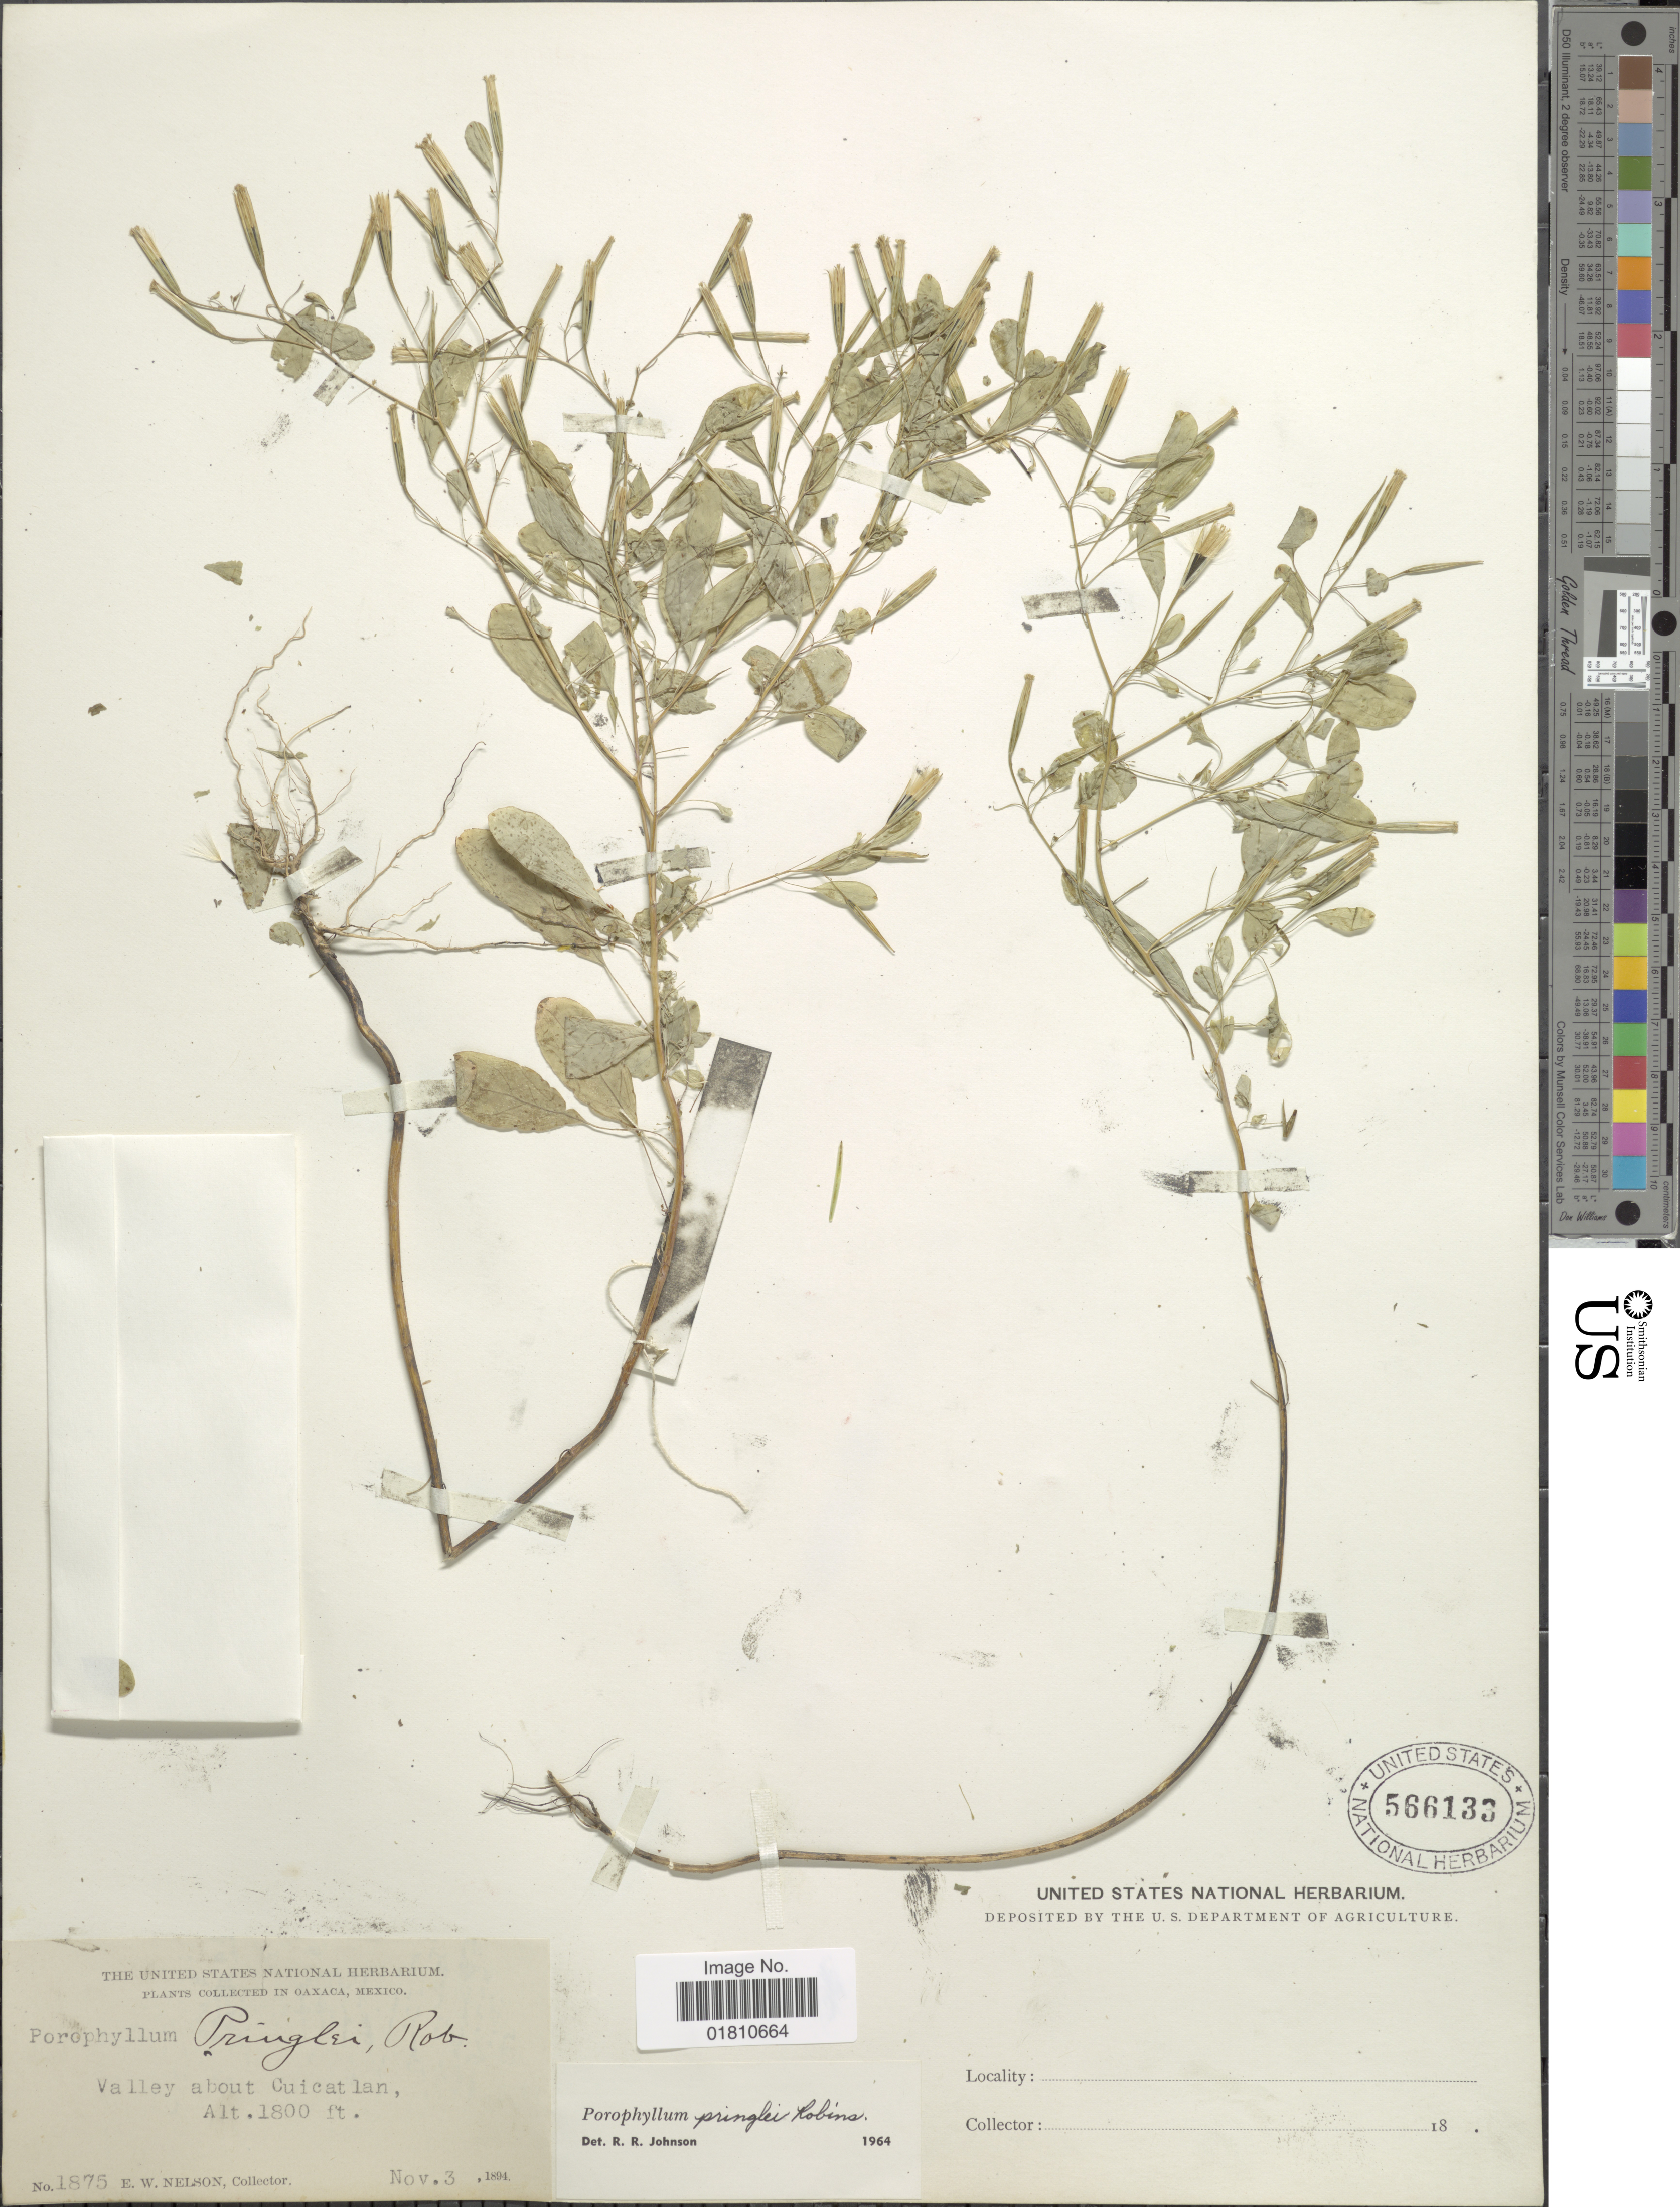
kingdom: Plantae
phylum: Tracheophyta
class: Magnoliopsida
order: Asterales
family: Asteraceae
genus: Porophyllum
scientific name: Porophyllum pringlei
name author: B.L. Rob.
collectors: E. W. Nelson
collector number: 1875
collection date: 1894-11-03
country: Mexico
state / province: Oaxaca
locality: Valley about Cuicatlan.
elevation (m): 549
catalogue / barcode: US 566133